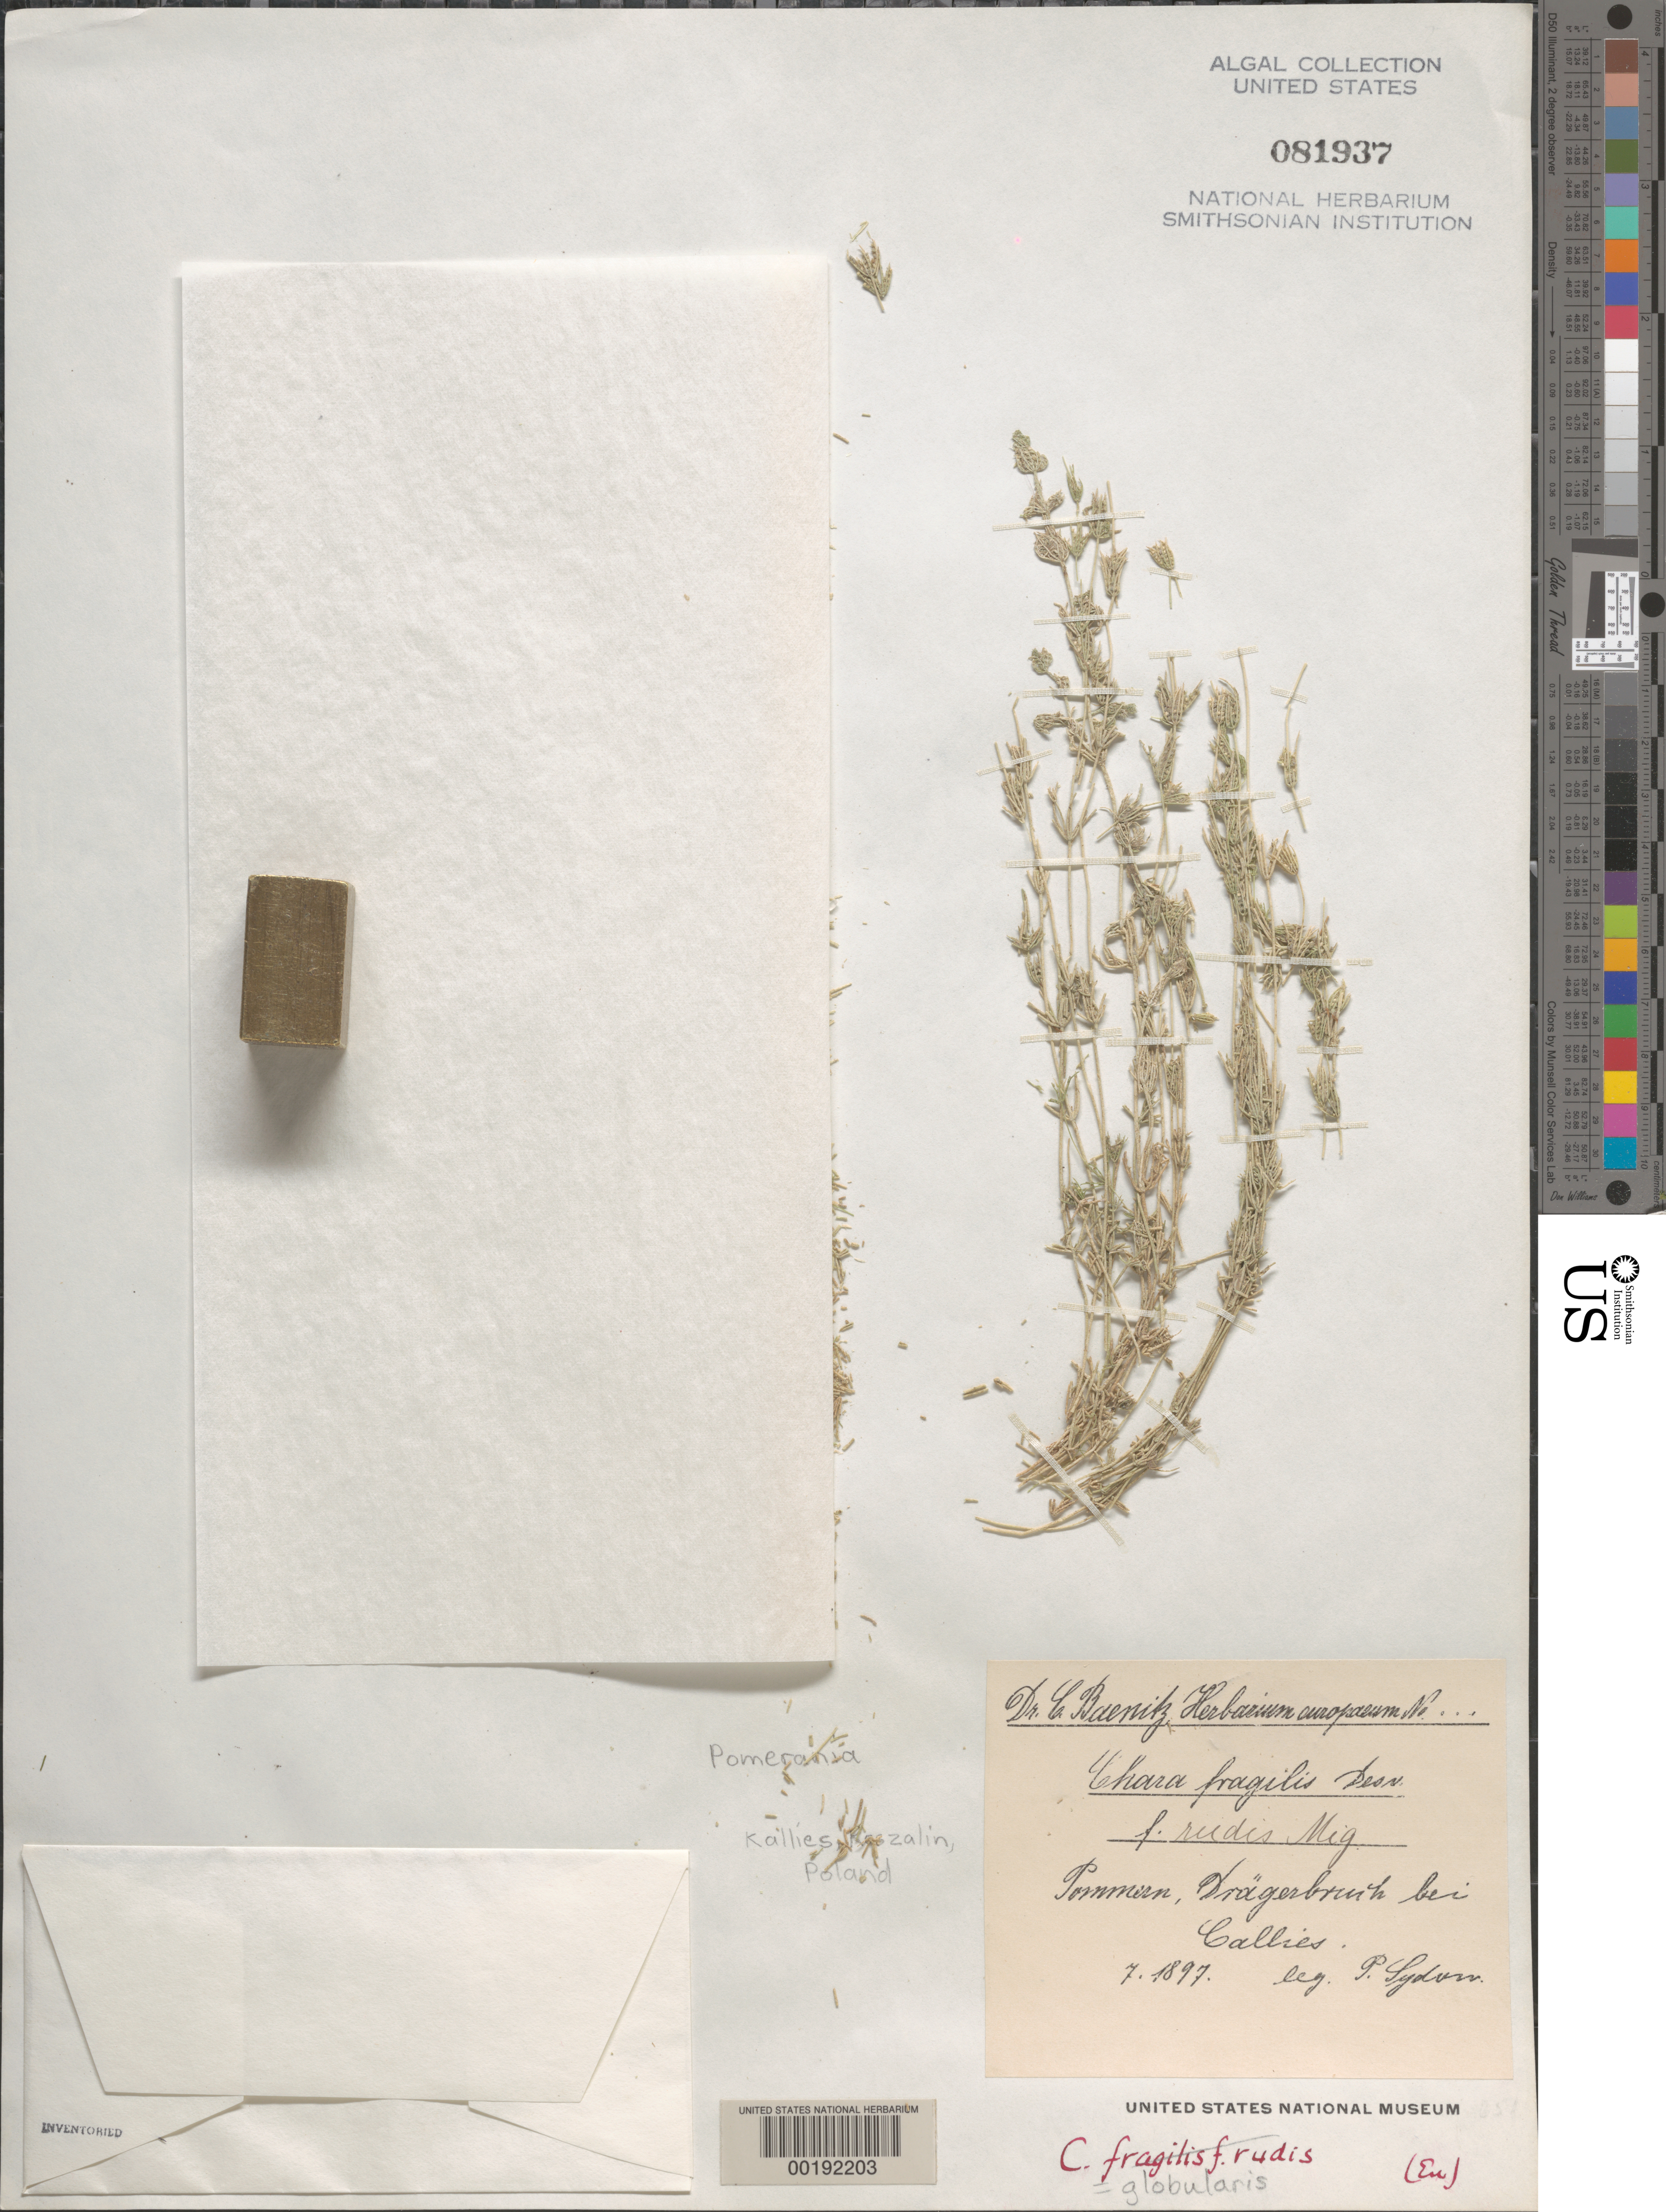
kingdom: Plantae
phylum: Charophyta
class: Charophyceae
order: Charales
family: Characeae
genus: Chara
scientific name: Chara globularis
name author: Thuiller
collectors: P. Sydow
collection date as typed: Jul 1897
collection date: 1897-07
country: Poland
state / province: Zachodniopomorskie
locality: Near kalisz pomorski (callies)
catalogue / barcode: US 81937